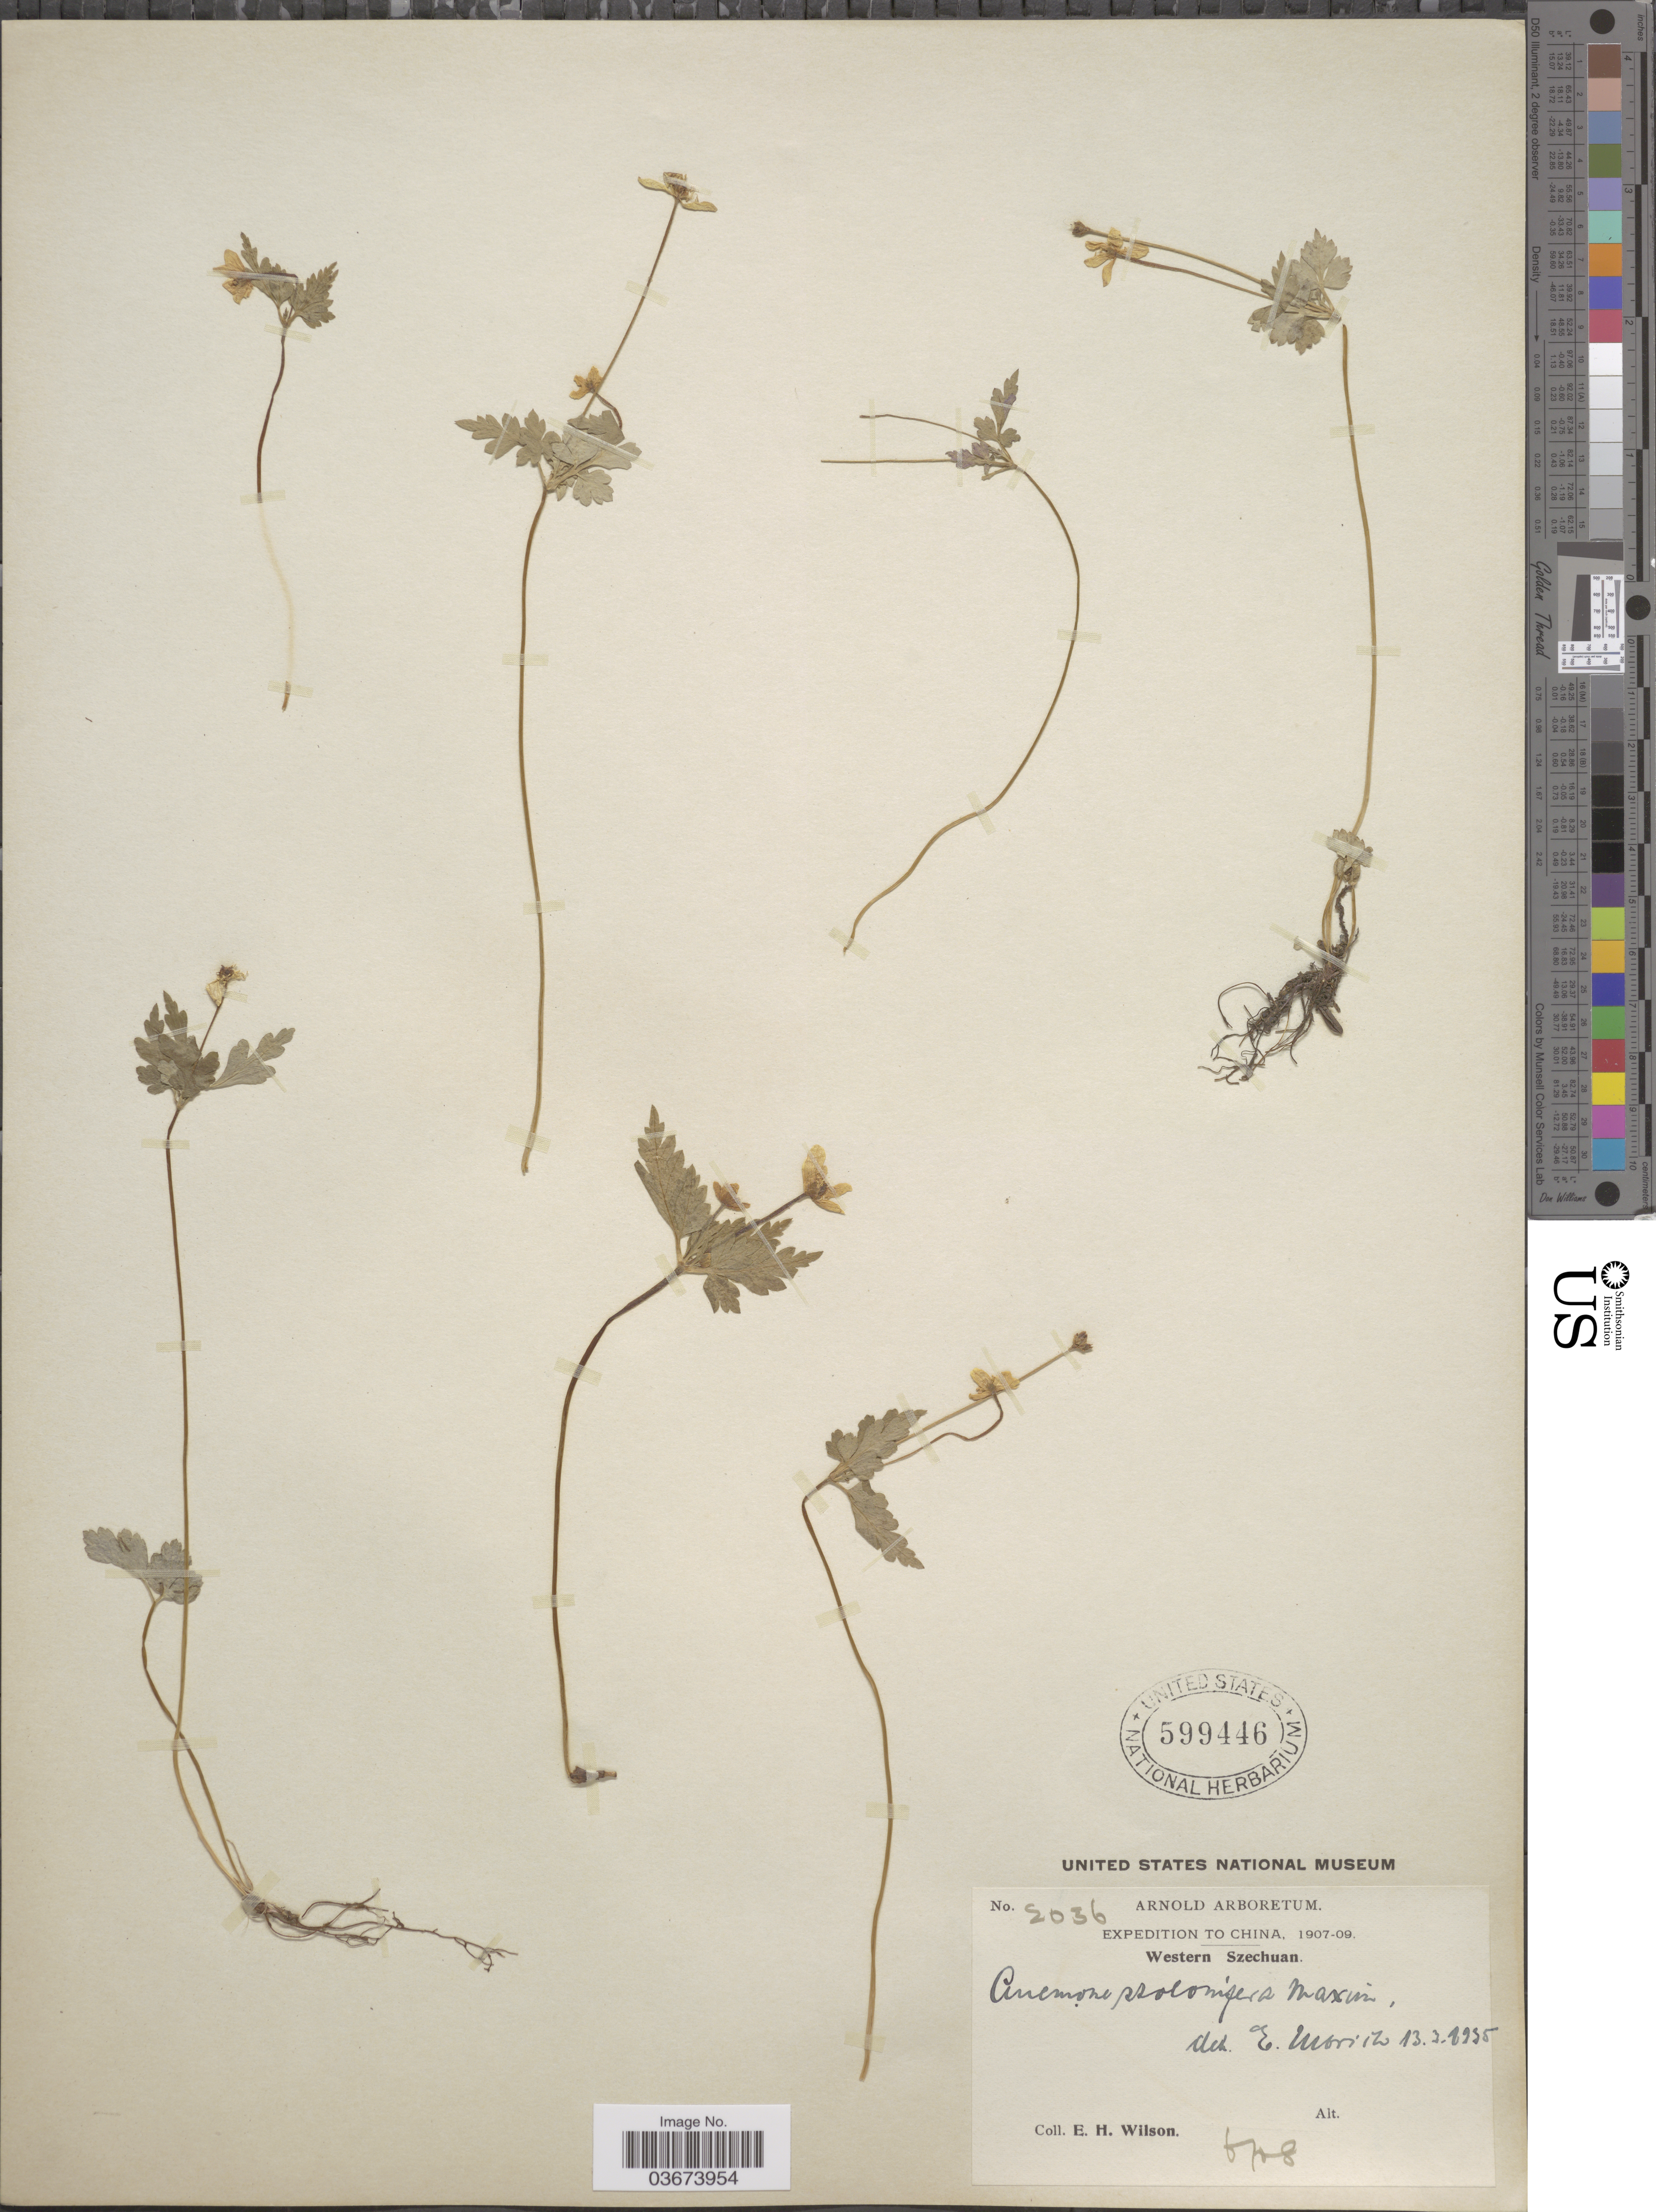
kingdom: Plantae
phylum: Tracheophyta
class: Magnoliopsida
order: Ranunculales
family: Ranunculaceae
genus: Anemone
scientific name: Anemone stolonifera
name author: Maxim.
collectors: E. Wilson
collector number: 2036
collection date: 1908-06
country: China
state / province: Sichuan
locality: Western Szechuan.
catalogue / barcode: US 599446